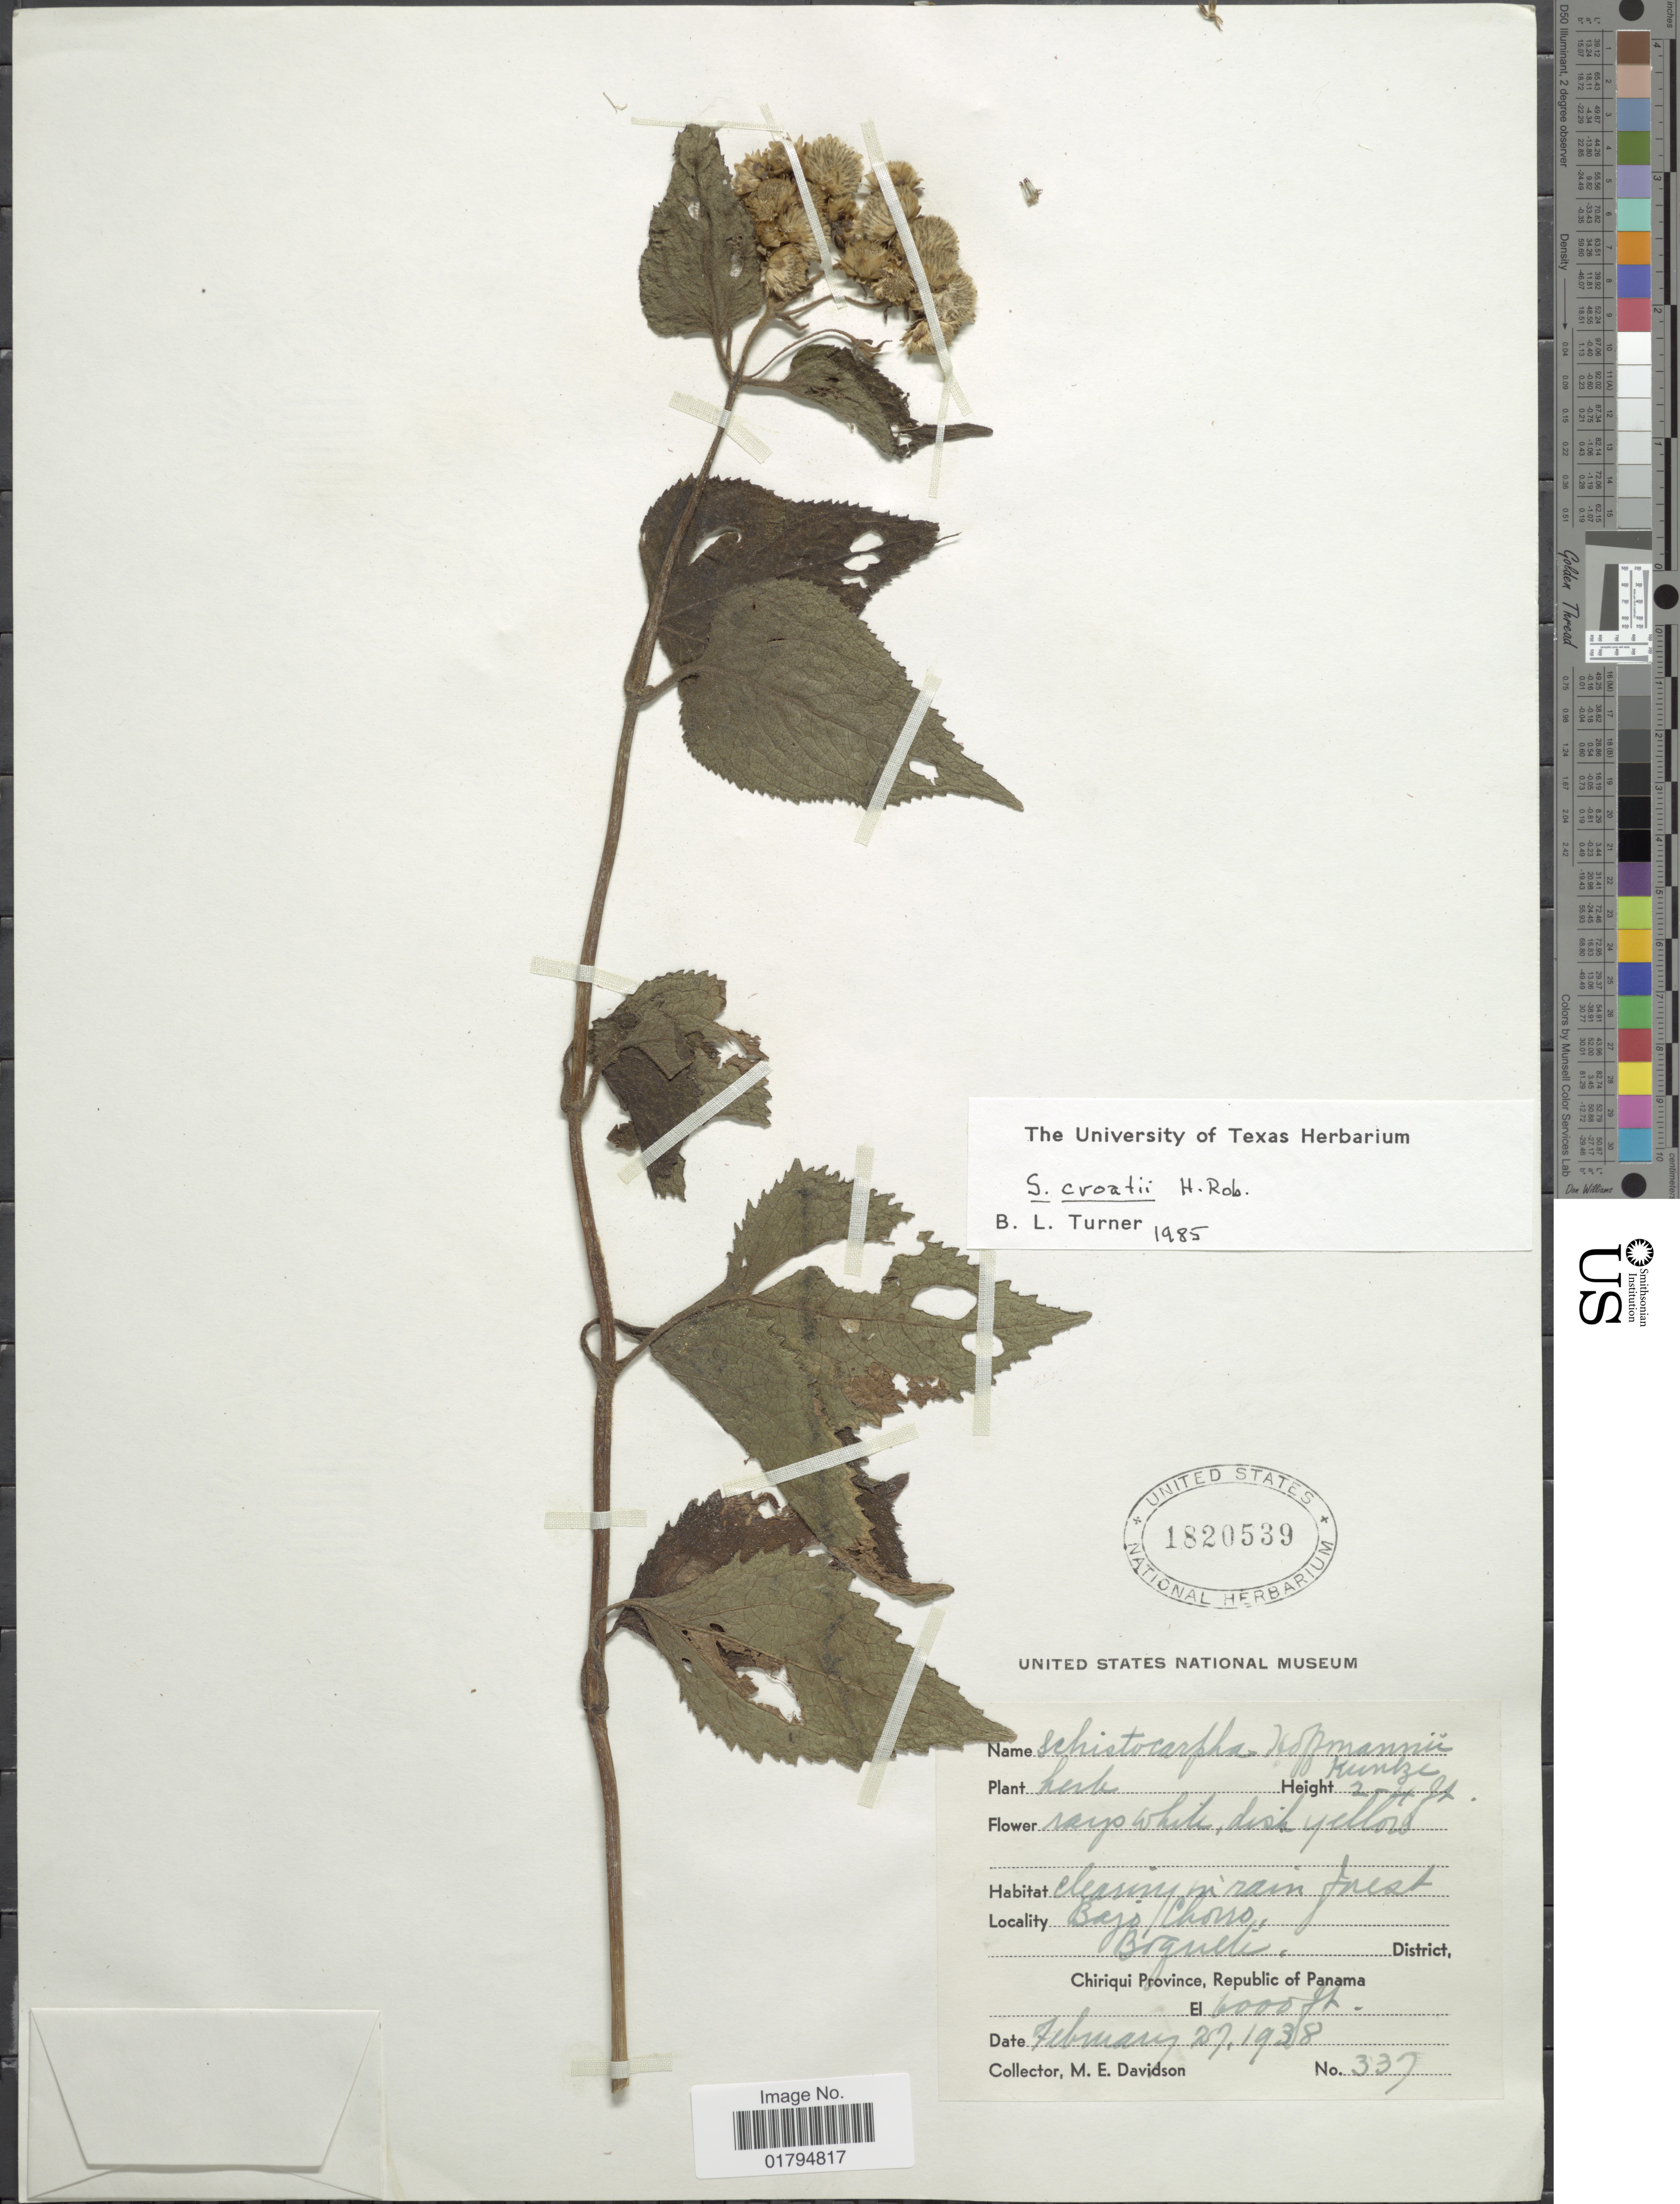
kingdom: Plantae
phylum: Tracheophyta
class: Magnoliopsida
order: Asterales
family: Asteraceae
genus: Schistocarpha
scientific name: Schistocarpha croatii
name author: H. Rob.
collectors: M. E. Davidson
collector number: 337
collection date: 1938-02-27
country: Panama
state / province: Chiriqui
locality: Bajo Chorro, Boquete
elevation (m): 1829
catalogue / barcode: US 1820539